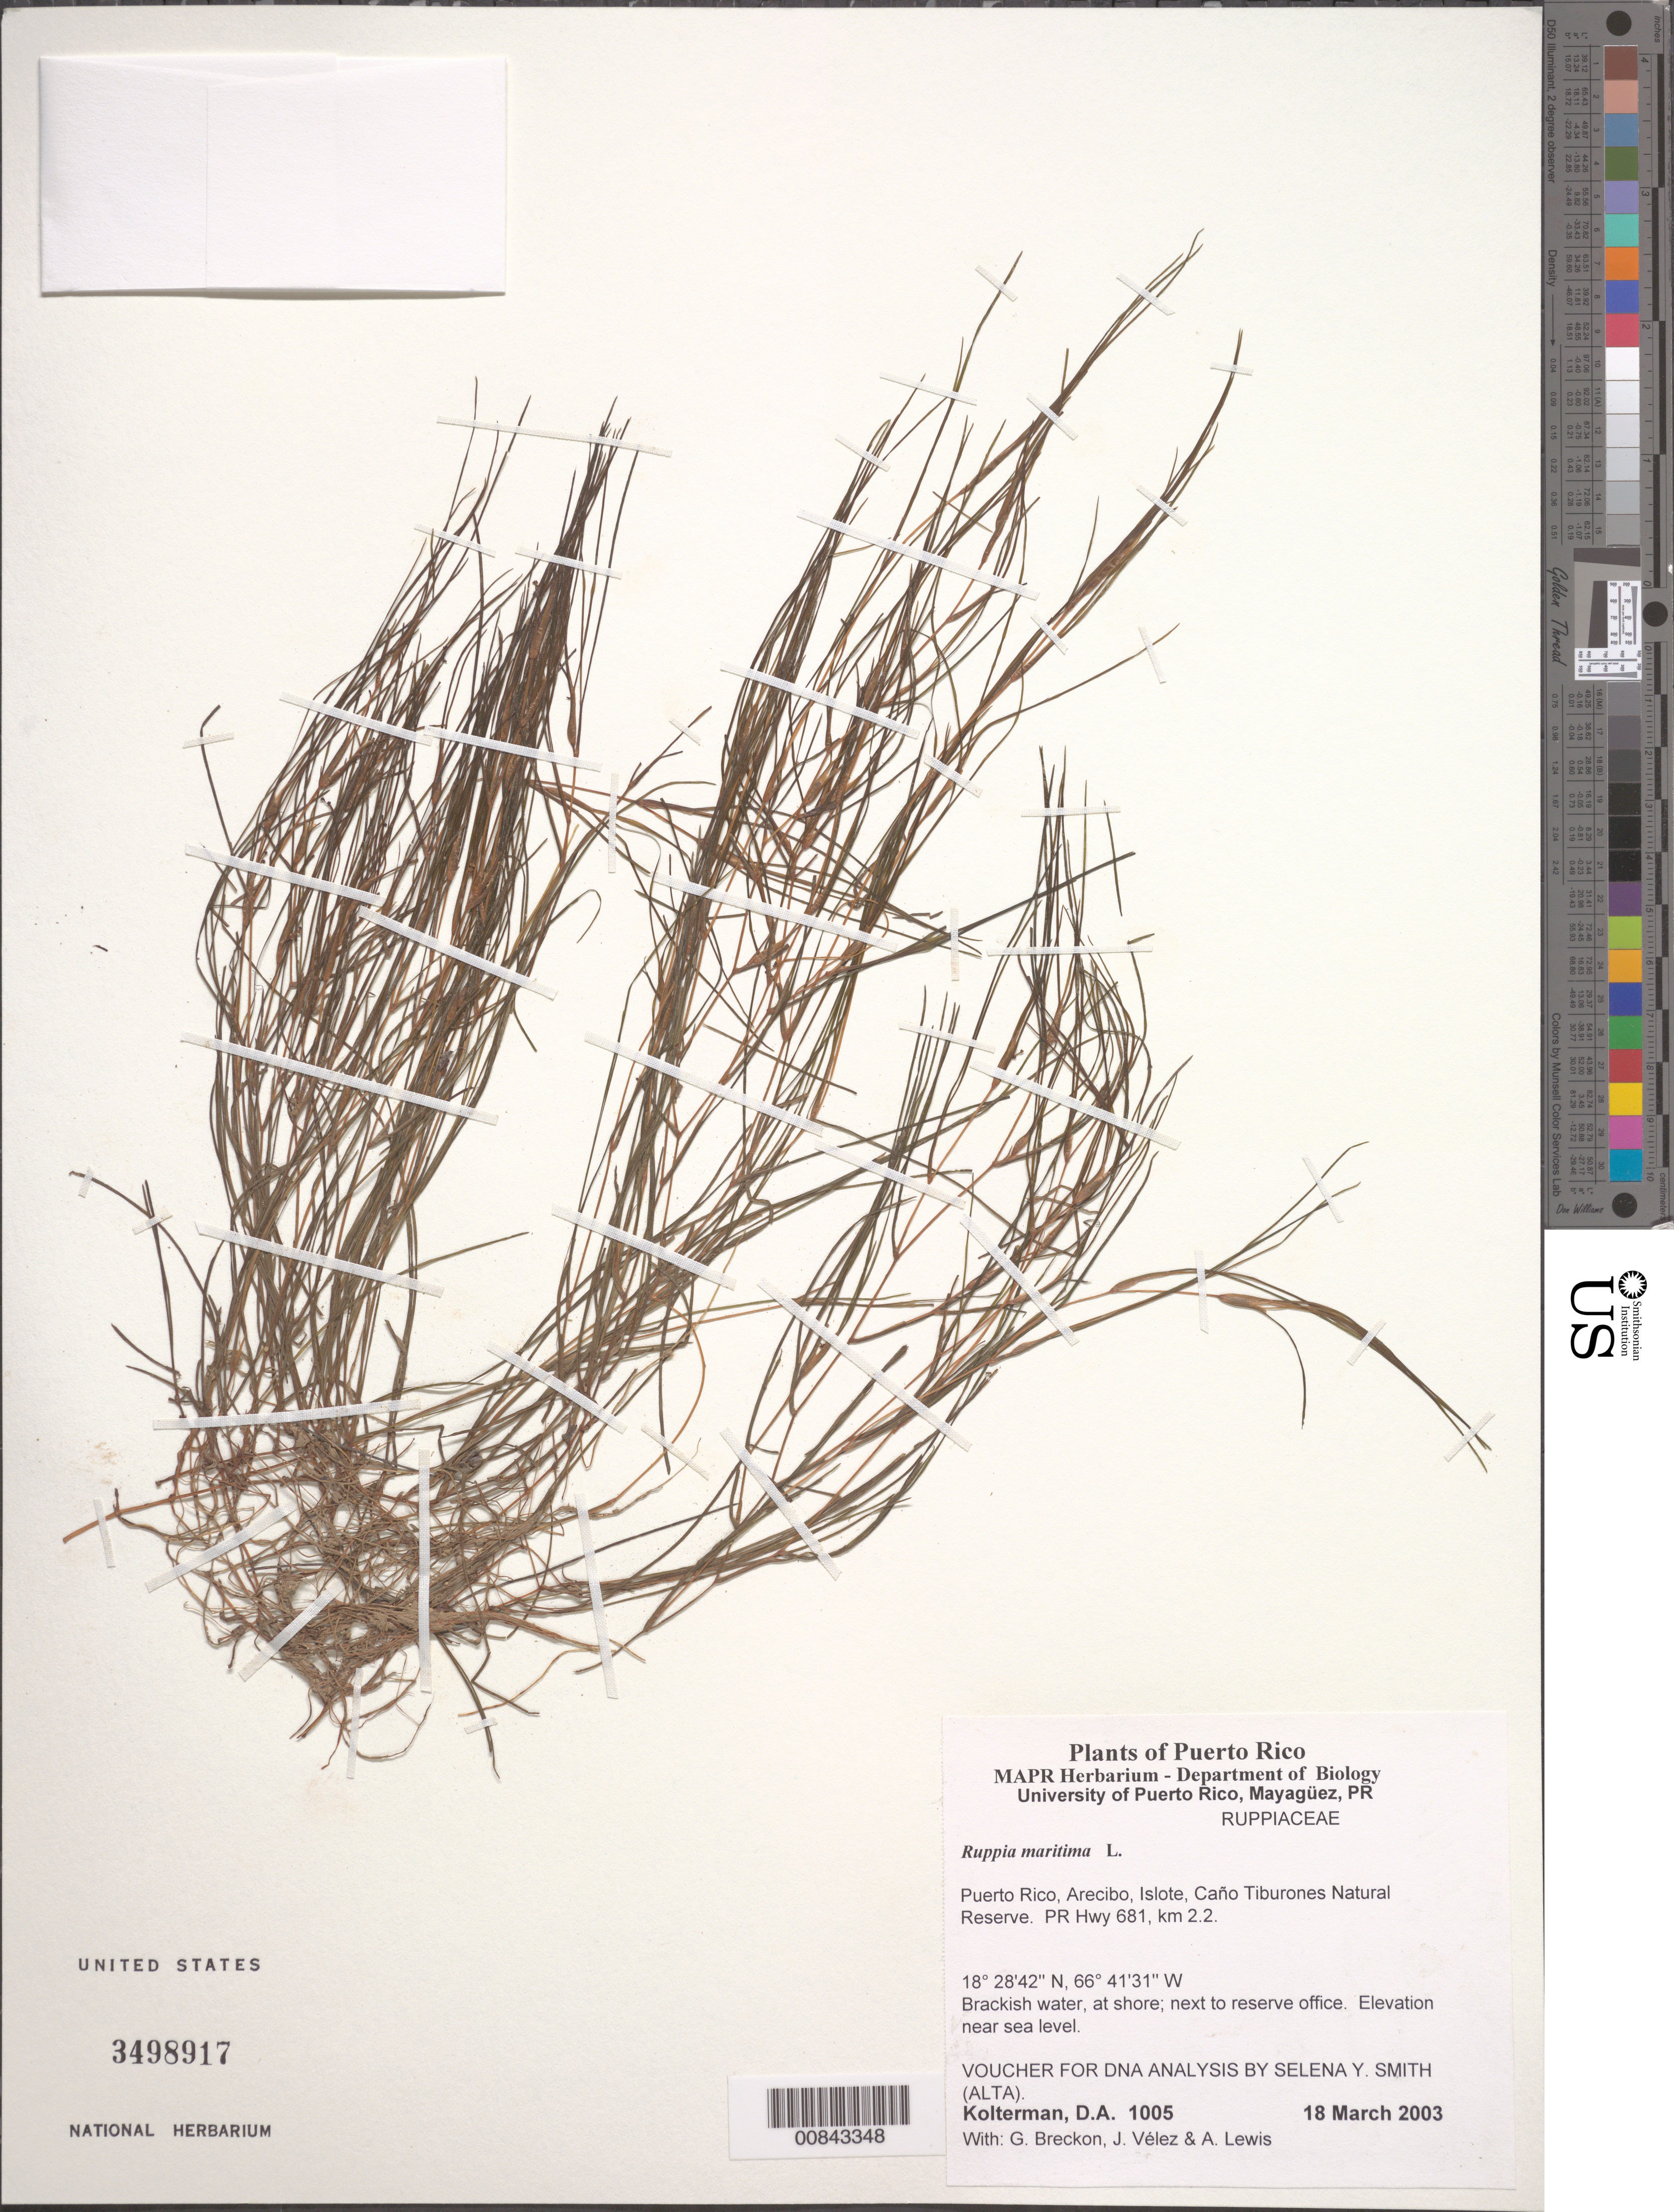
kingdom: Plantae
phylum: Tracheophyta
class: Liliopsida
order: Alismatales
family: Ruppiaceae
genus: Ruppia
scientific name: Ruppia maritima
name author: L.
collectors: D. Kolterman, G. Breckon, J. Vélez & A. Lewis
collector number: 1005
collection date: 2003-03-18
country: Puerto Rico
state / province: Arecibo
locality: Islote, Caño Tiburones Natural Reserve. PR Hwy 681, km 2.2. Next to reserve office.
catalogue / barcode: US 3498917